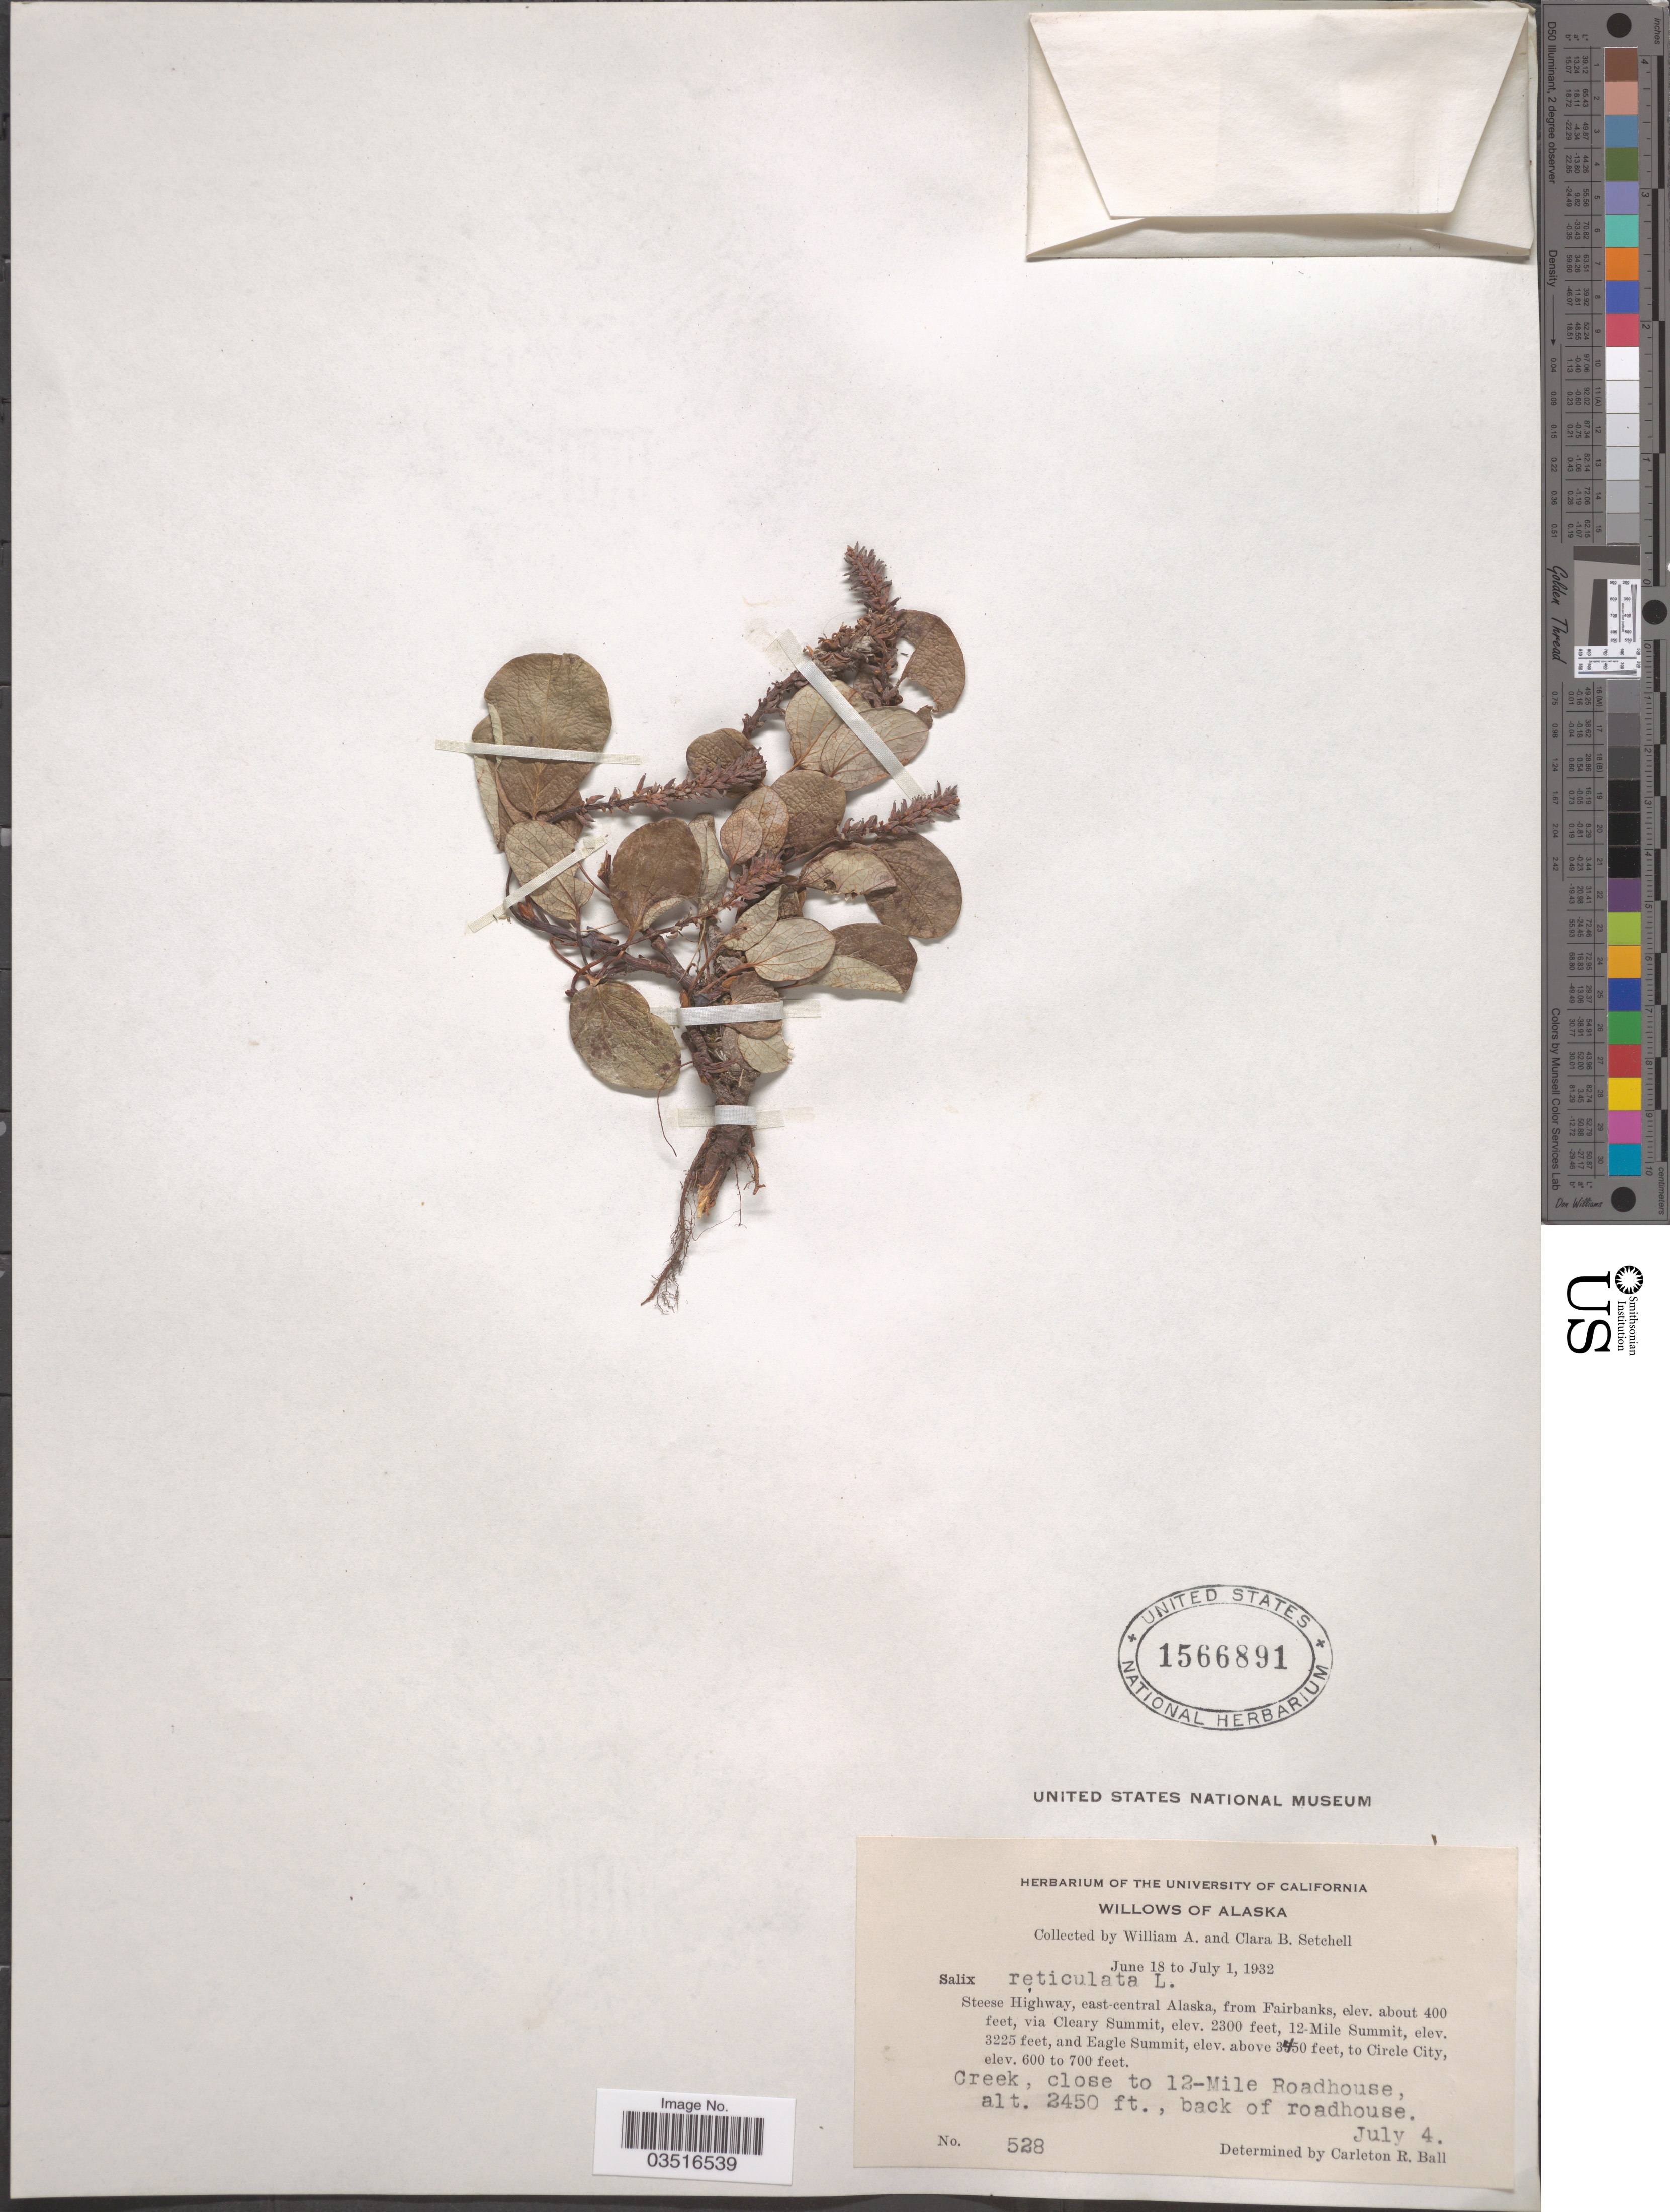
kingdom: Plantae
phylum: Tracheophyta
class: Magnoliopsida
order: Malpighiales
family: Salicaceae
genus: Salix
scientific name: Salix reticulata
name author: L.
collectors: W. Setchell & C. B. Setchell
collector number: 528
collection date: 1932-07-04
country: United States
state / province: Alaska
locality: Steese Highway, east-central Alaska, from Fairbanks, via Cleary Summit, 12-Mile Summit, and Eagle Summit, to Circle City. Creek, close to 12-Mile Roadhouse, back of roadhouse.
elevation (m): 122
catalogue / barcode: US 1566891